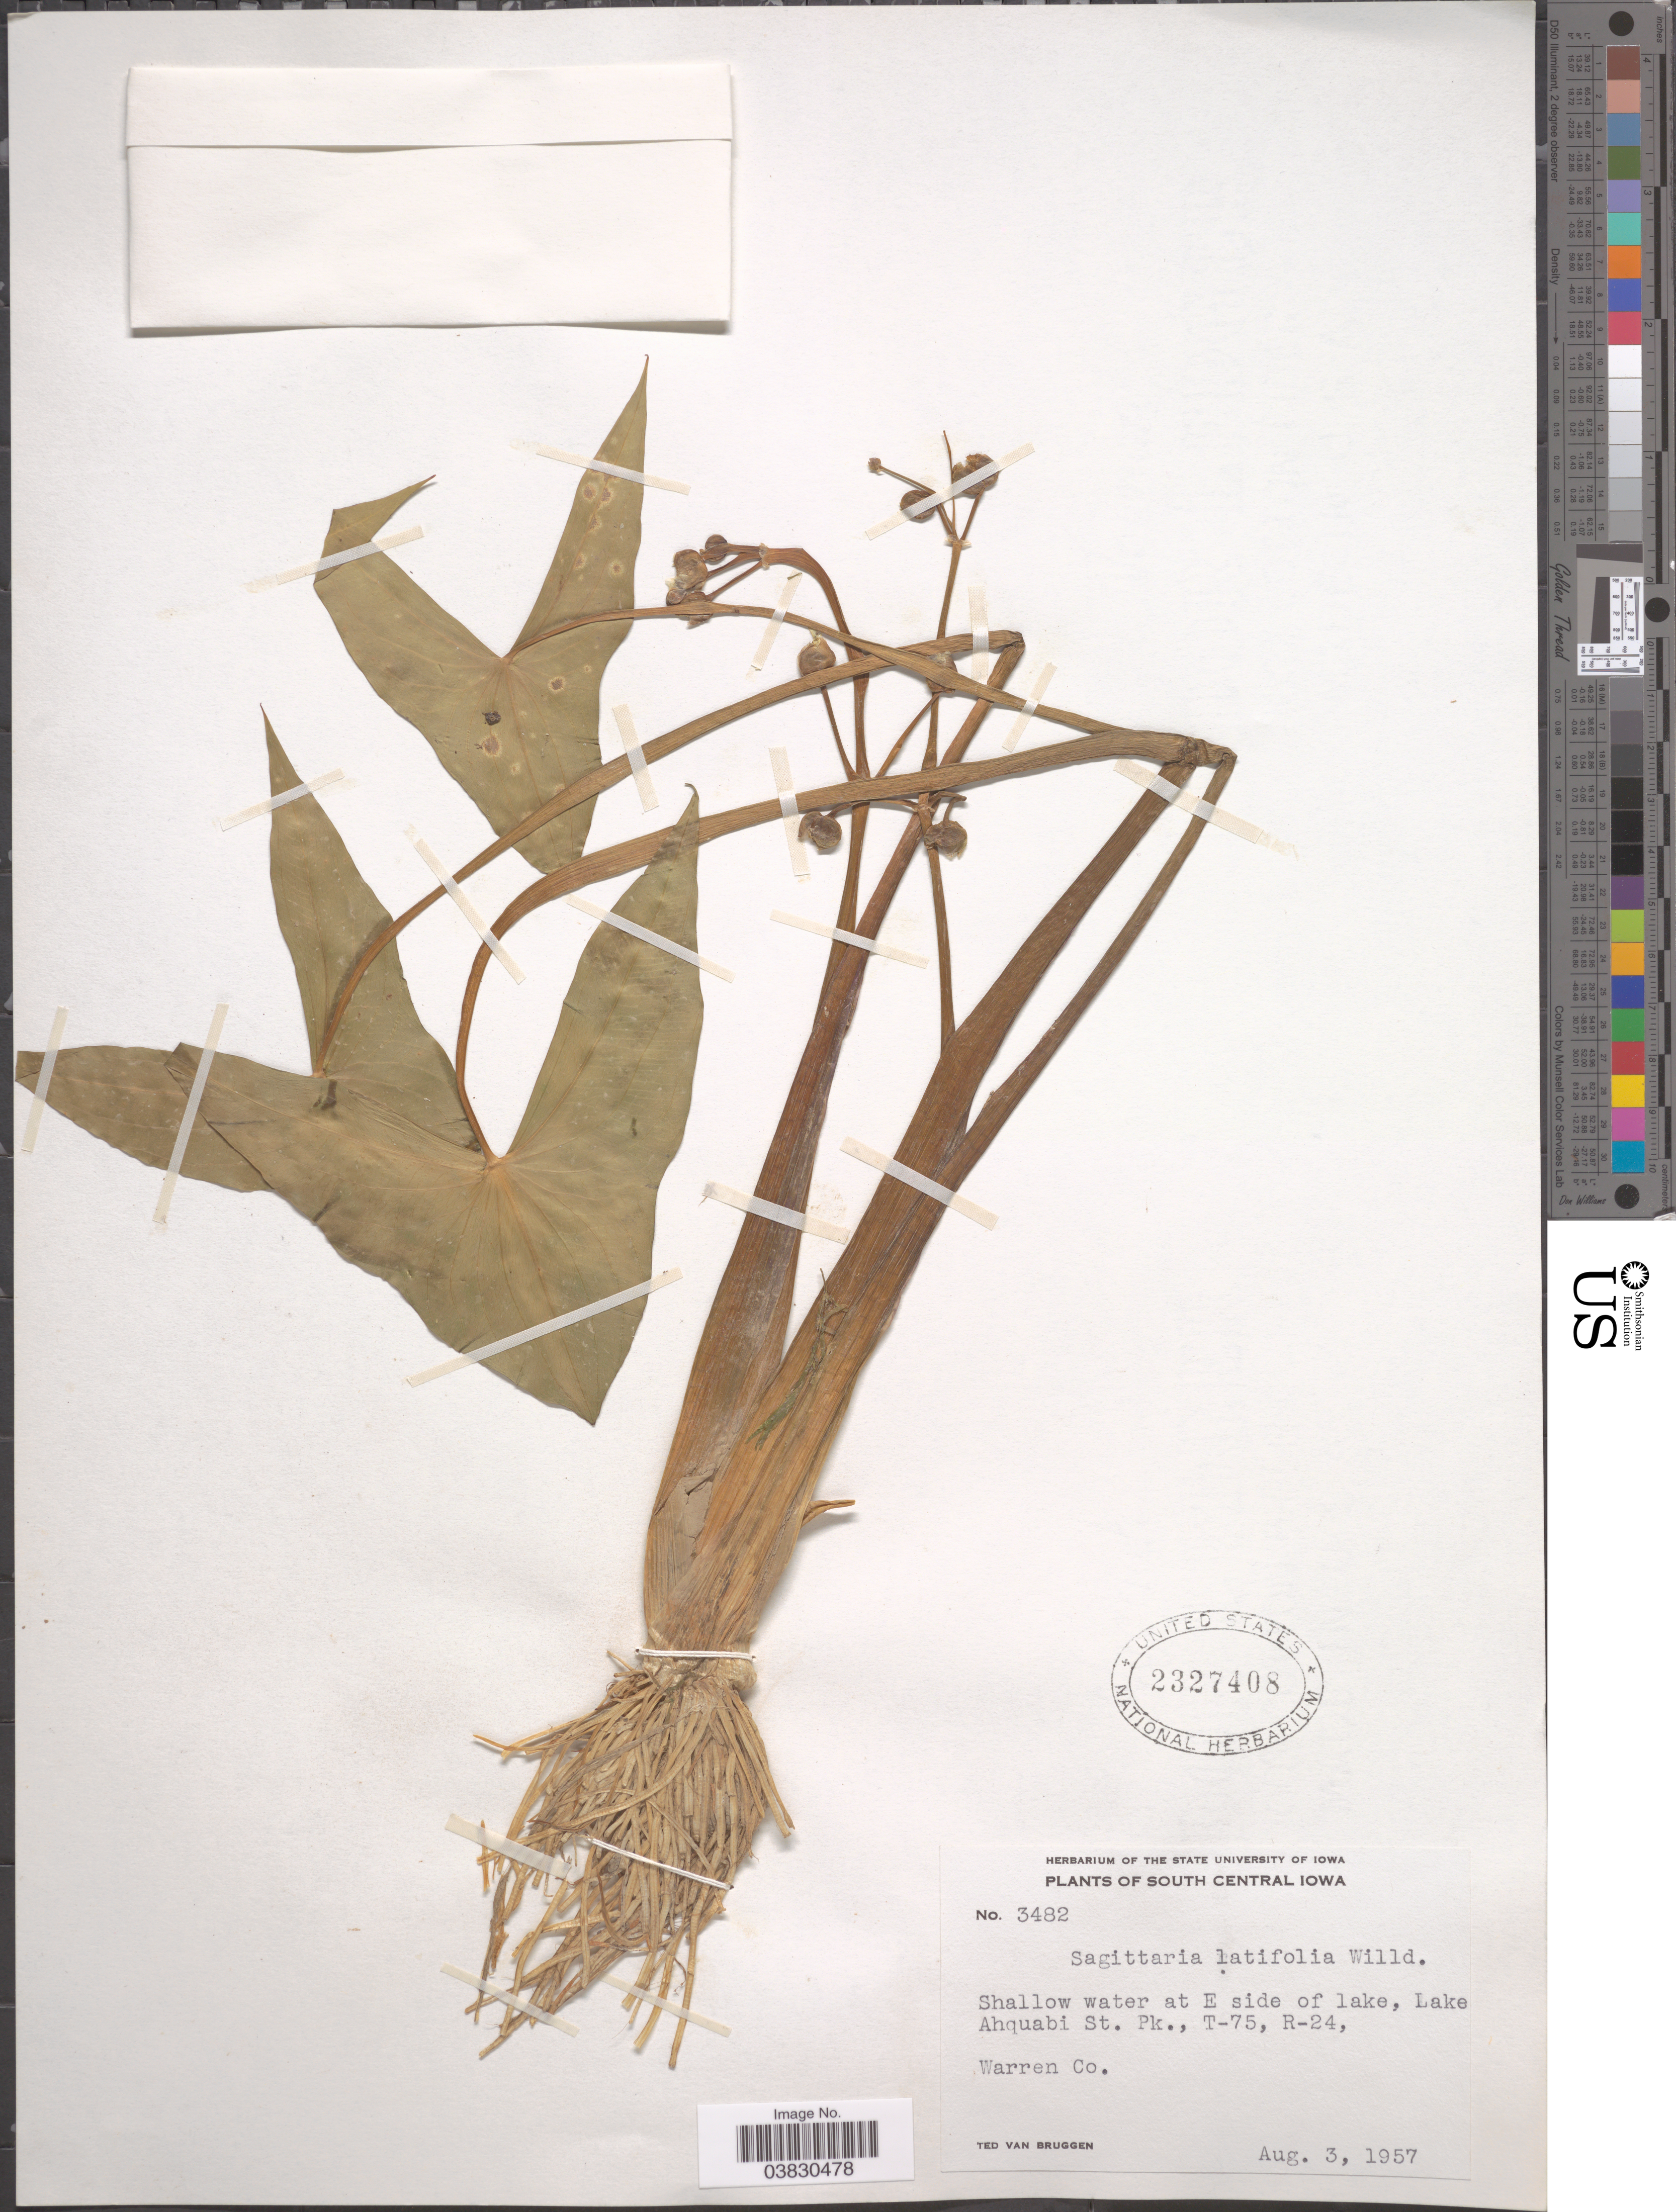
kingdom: Plantae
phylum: Tracheophyta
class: Liliopsida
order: Alismatales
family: Alismataceae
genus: Sagittaria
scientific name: Sagittaria latifolia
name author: Willd.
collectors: T. van Bruggen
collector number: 3482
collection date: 1957-08-03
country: United States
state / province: Iowa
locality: South Central Iowa. Shallow water at E side of lake, Lake Ahquabi St. Pk., T-75, R-24. Warren Co.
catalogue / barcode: US 2327408